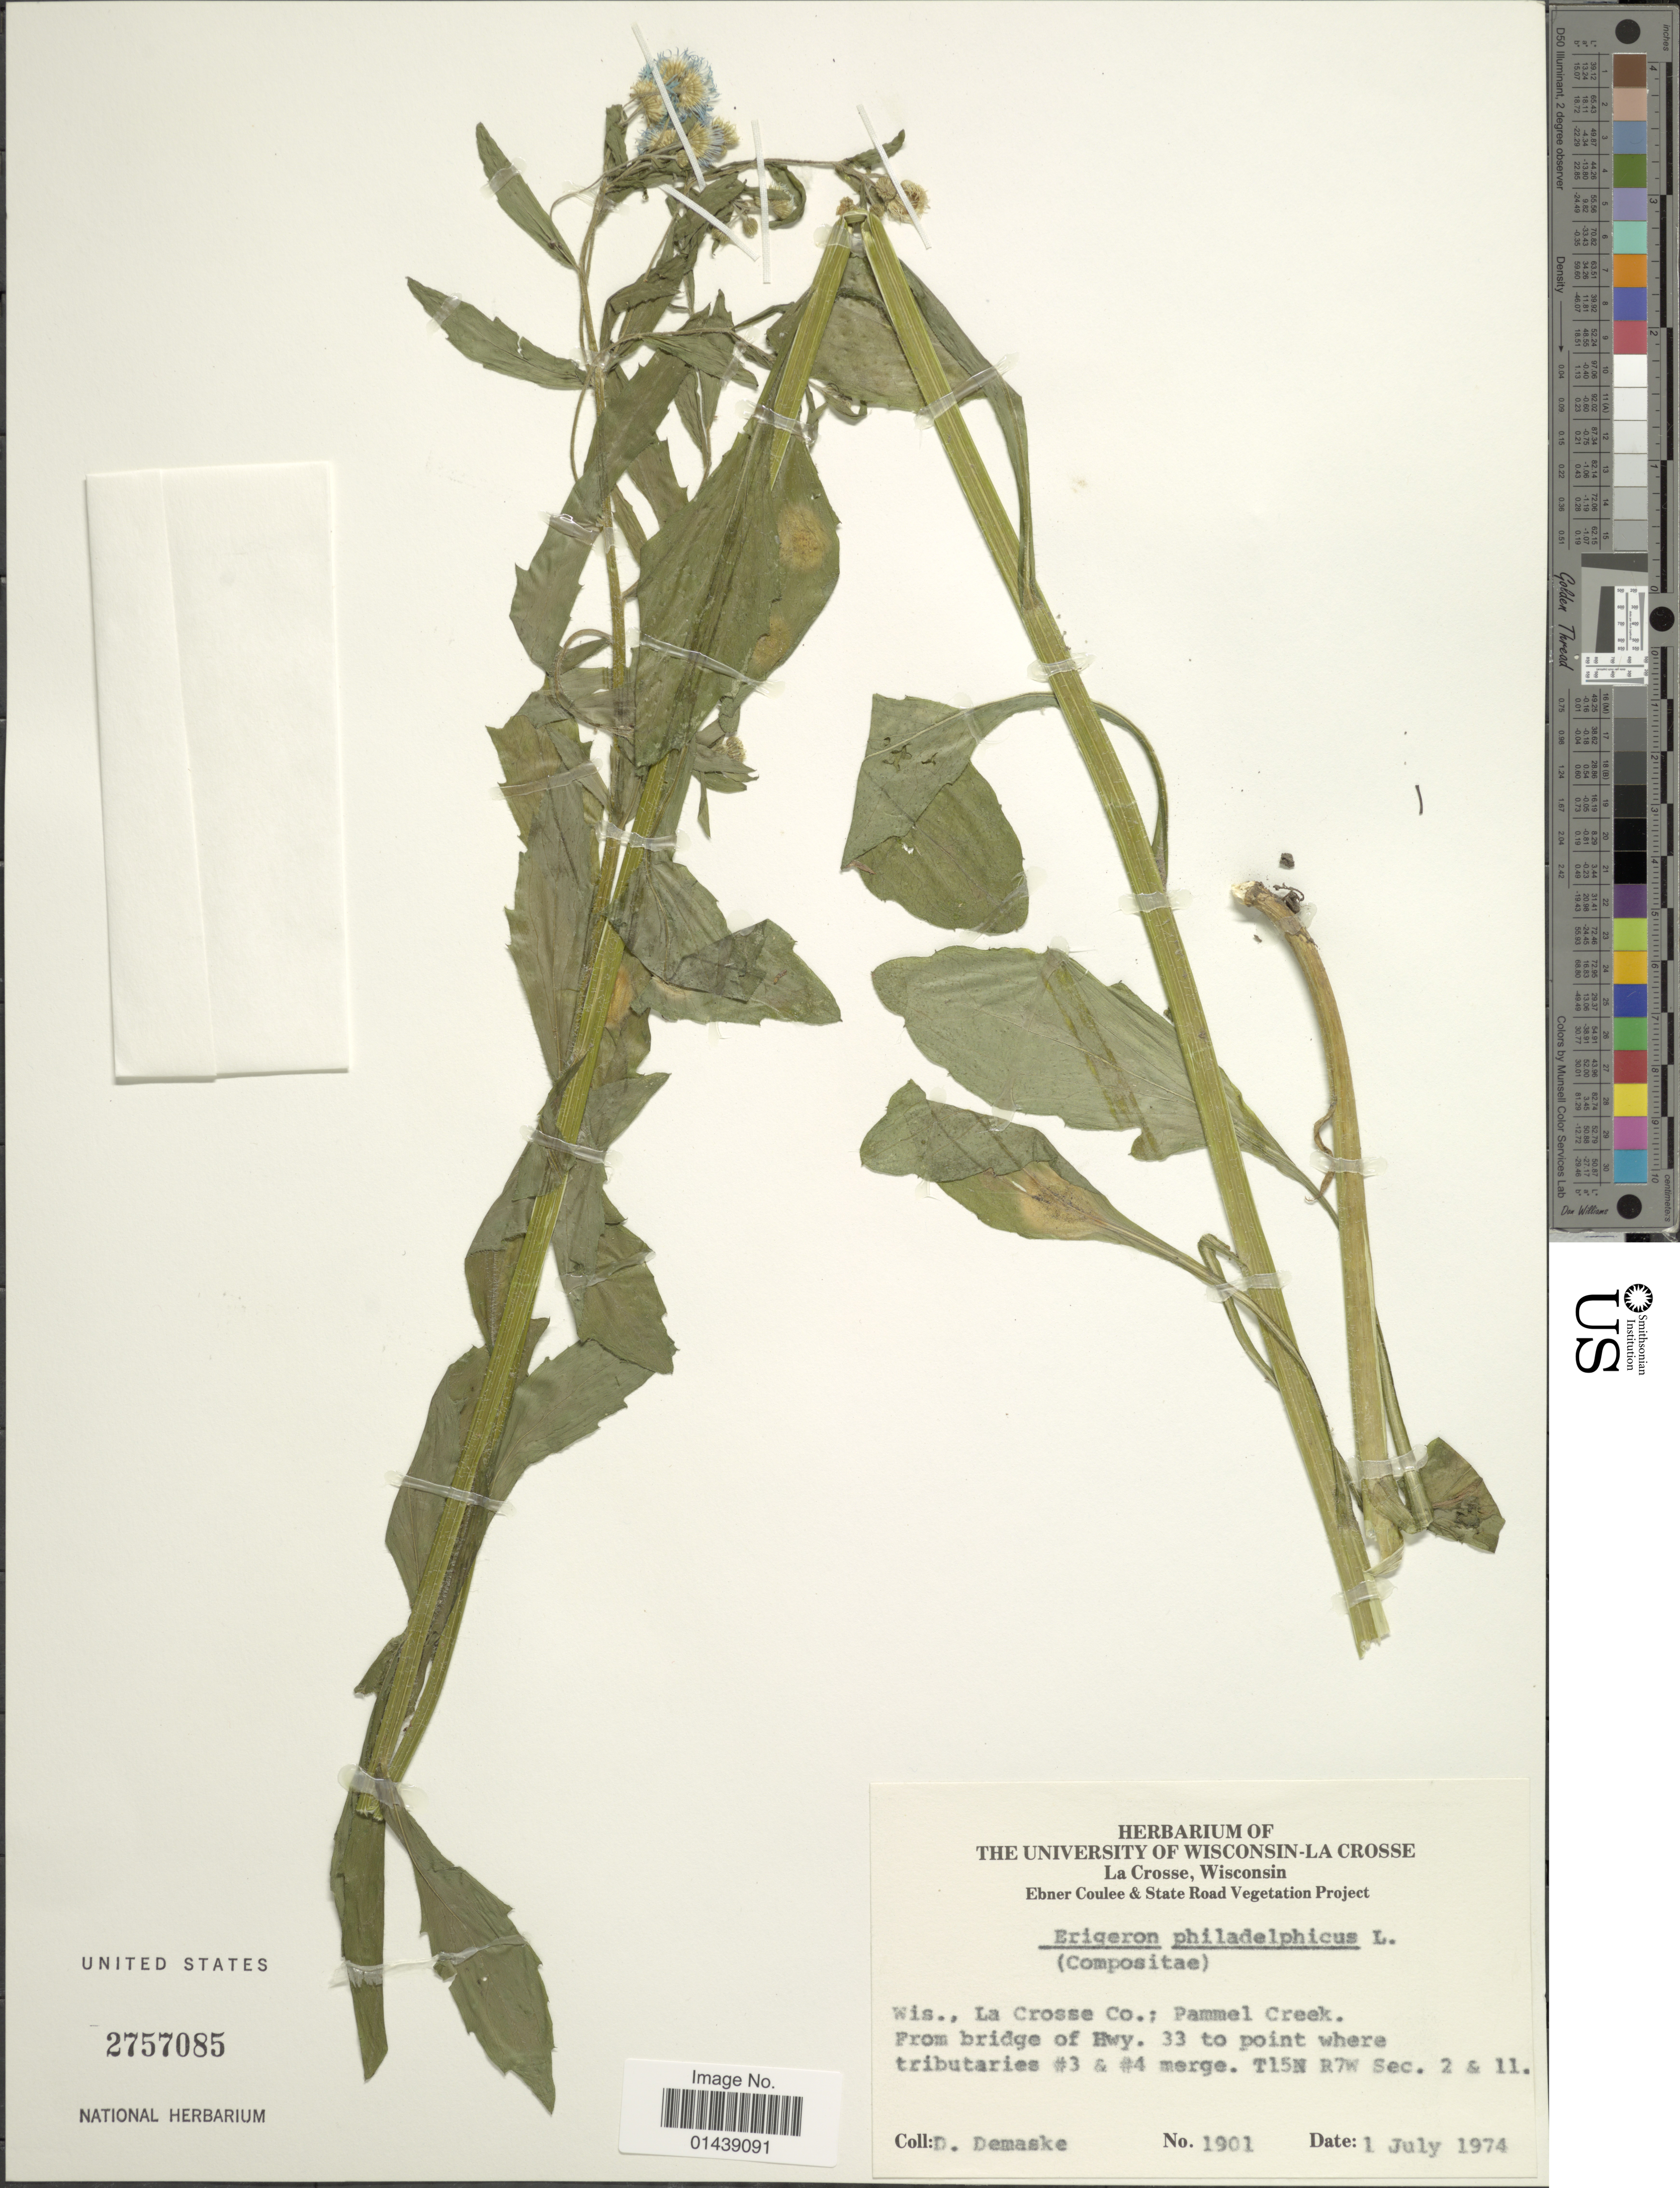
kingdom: Plantae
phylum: Tracheophyta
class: Magnoliopsida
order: Asterales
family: Asteraceae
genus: Erigeron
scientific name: Erigeron philadelphicus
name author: L.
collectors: D. Demaske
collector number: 1901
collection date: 1974-07-01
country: United States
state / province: Wisconsin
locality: La Crosse Co.; Pammel Creek. From bridge of Hwy. 33 to point where tributaries #3 & #4 merge. T15N R7W Sec. 2 & 11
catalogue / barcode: US 2757085